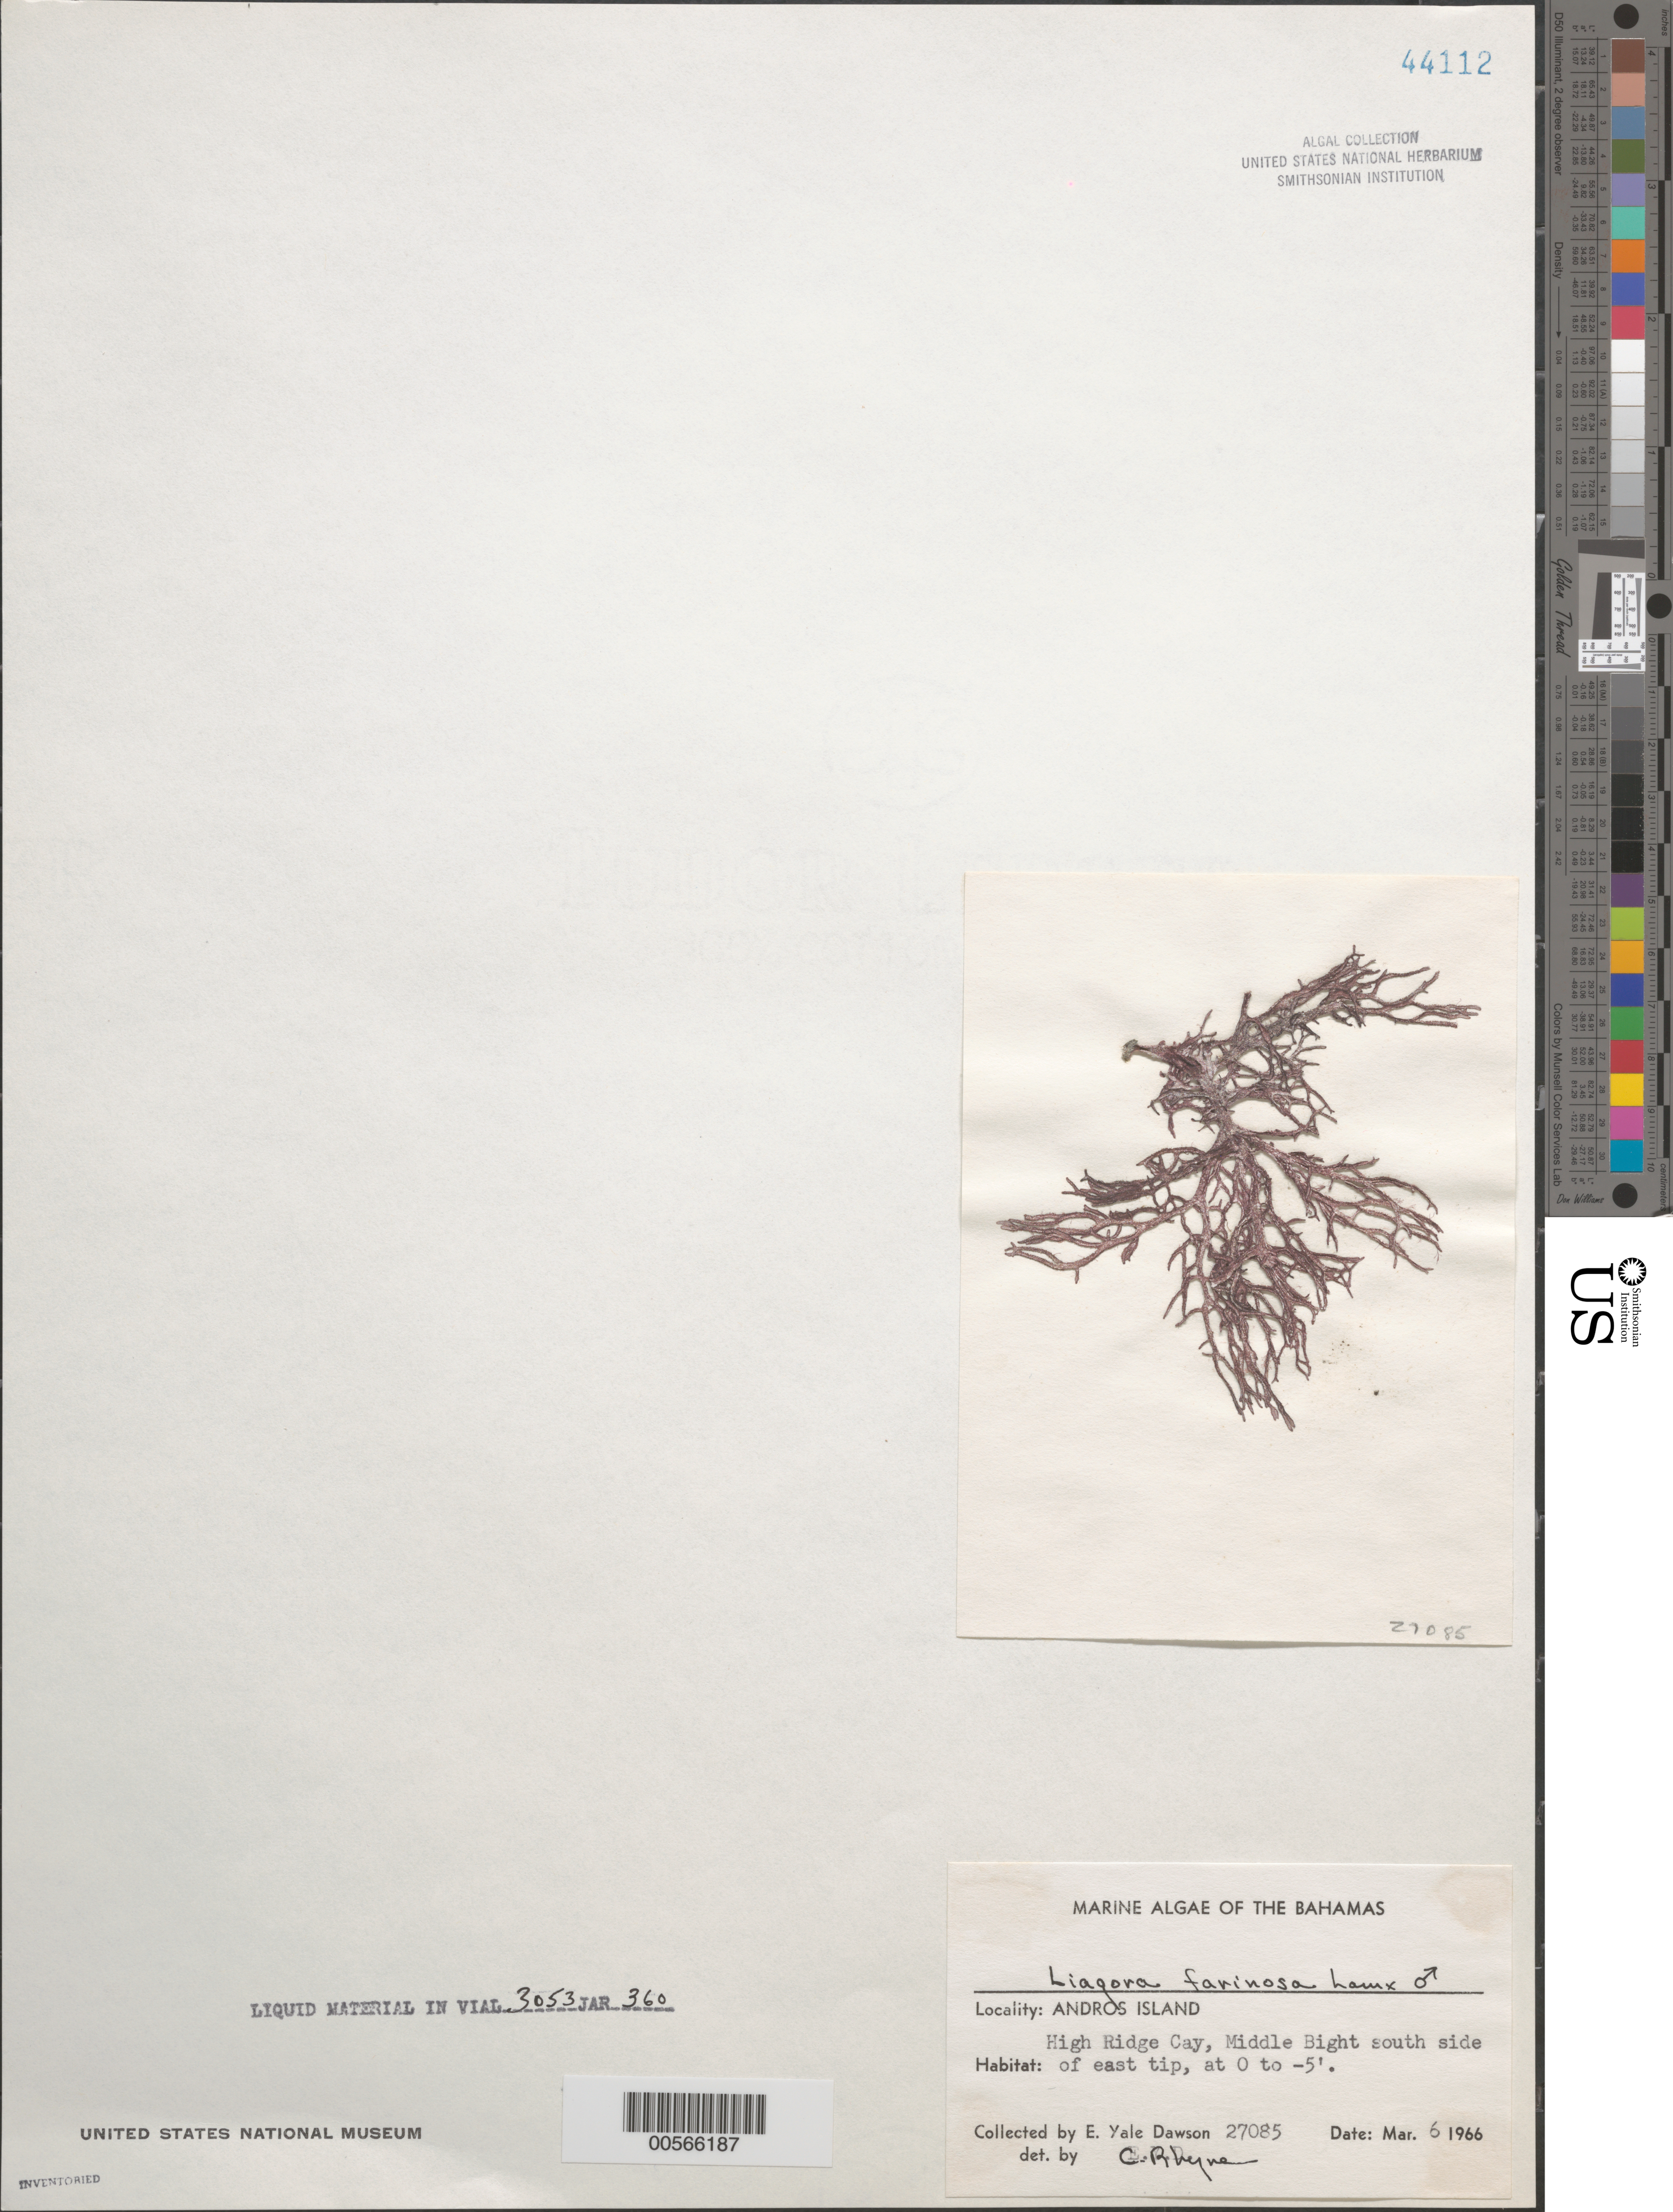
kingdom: Plantae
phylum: Rhodophyta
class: Florideophyceae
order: Nemaliales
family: Liagoraceae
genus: Liagora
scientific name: Liagora farinosa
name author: J.V.Lamouroux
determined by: Rhyne, C. F.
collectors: E. Y. Dawson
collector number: EYD 27085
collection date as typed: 06 Mar 1966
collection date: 1966-03-06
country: Bahamas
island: High Ridge Cay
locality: Middle Bight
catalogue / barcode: US 44112